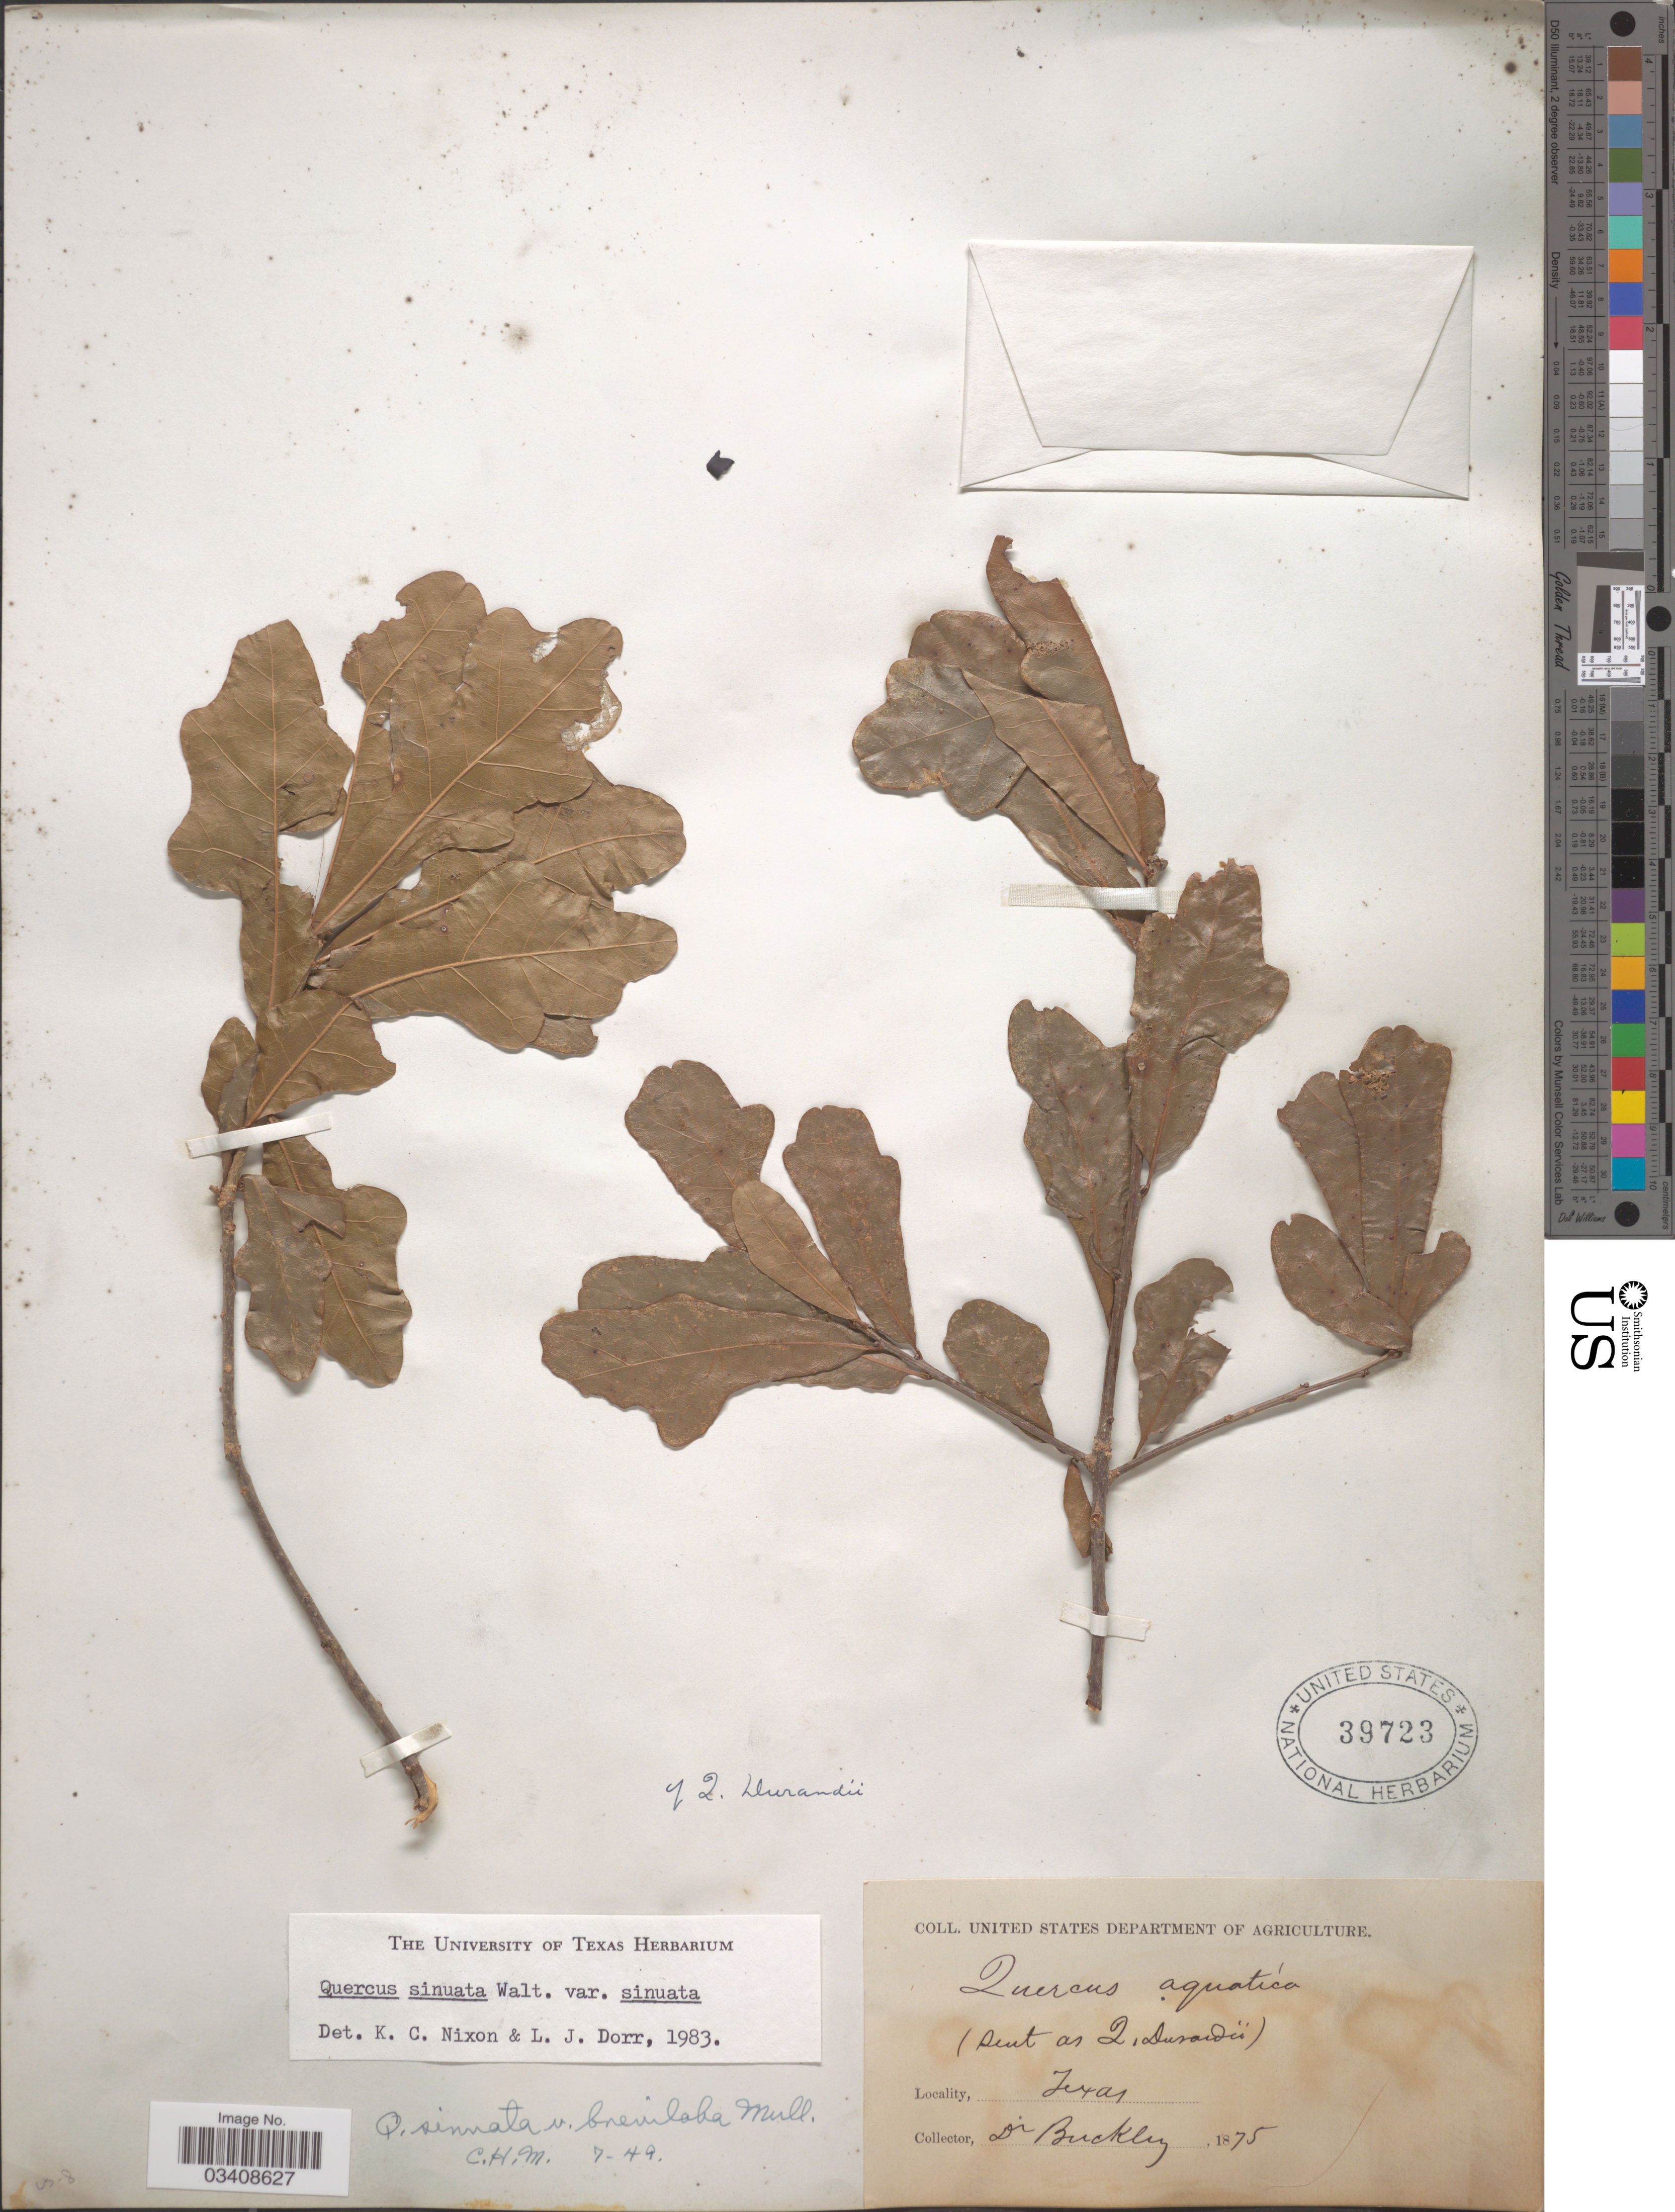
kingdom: Plantae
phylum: Tracheophyta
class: Magnoliopsida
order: Fagales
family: Fagaceae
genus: Quercus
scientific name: Quercus sinuata var. sinuata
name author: Walter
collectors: -- Buckley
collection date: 1875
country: United States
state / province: Texas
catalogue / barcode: US 39723